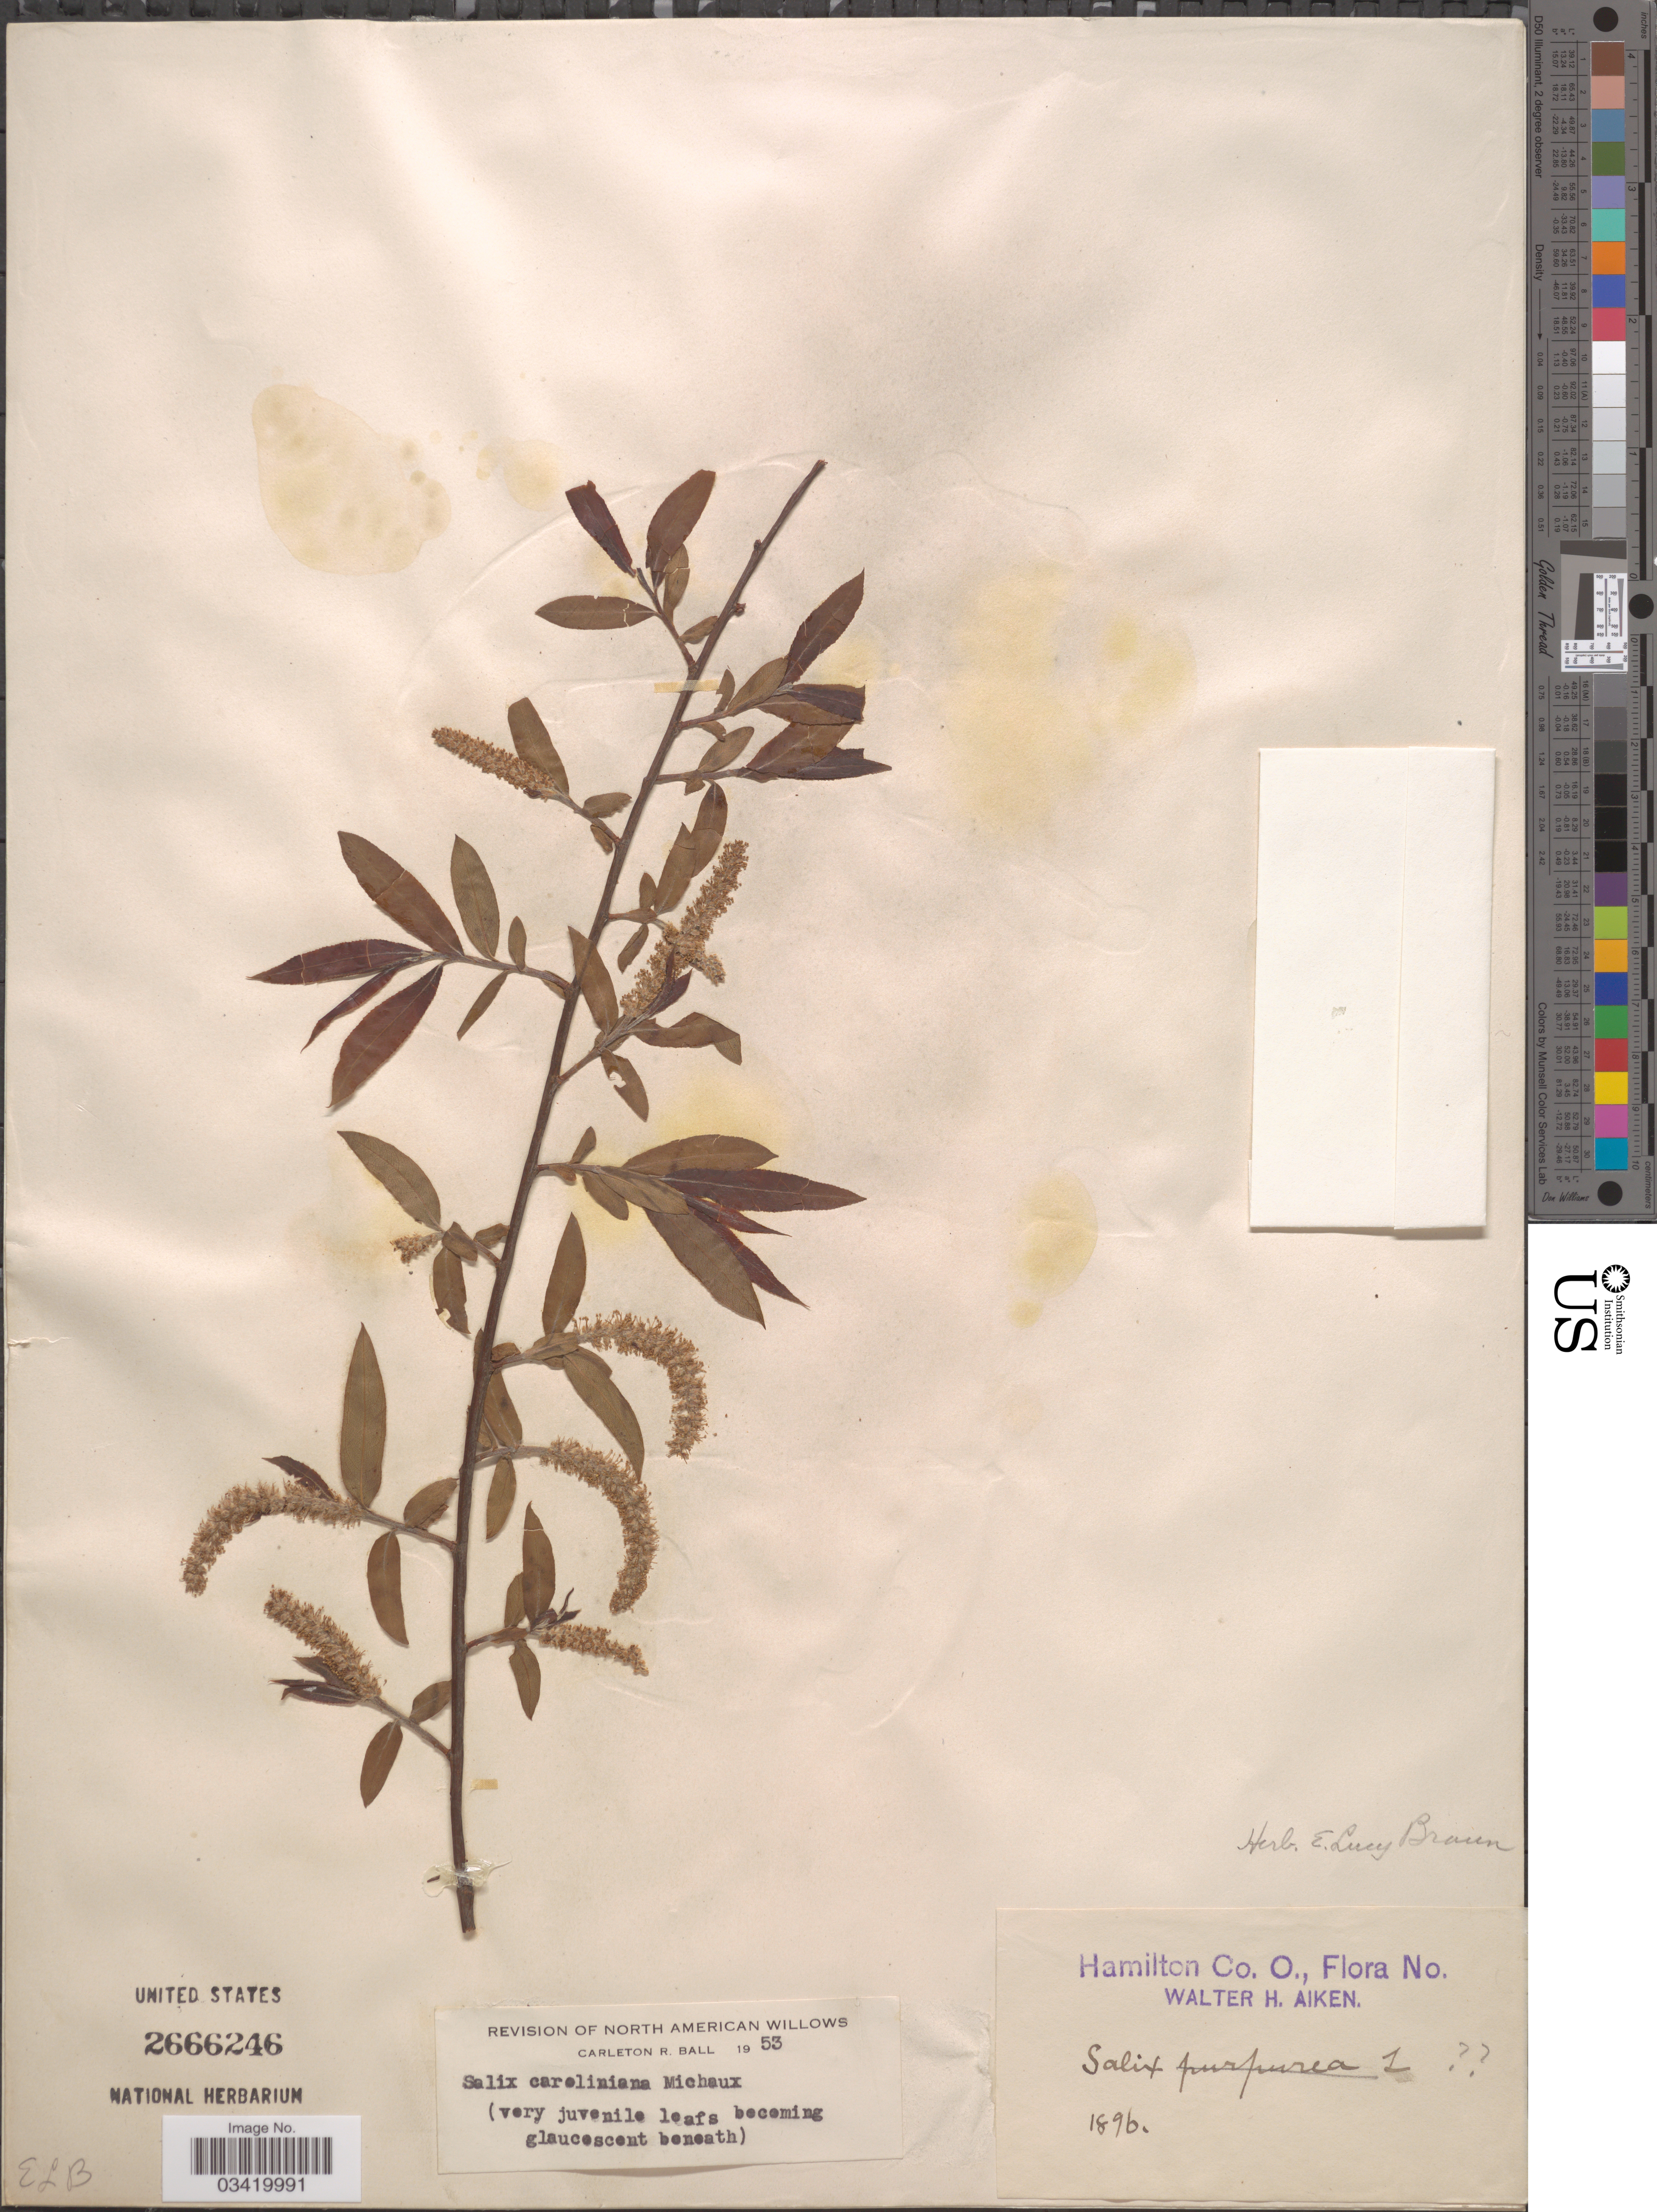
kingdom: Plantae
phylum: Tracheophyta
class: Magnoliopsida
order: Malpighiales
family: Salicaceae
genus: Salix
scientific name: Salix caroliniana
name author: Michx.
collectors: W. Aiken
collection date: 1896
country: United States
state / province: Ohio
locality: Hamilton Co.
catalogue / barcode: US 2666246